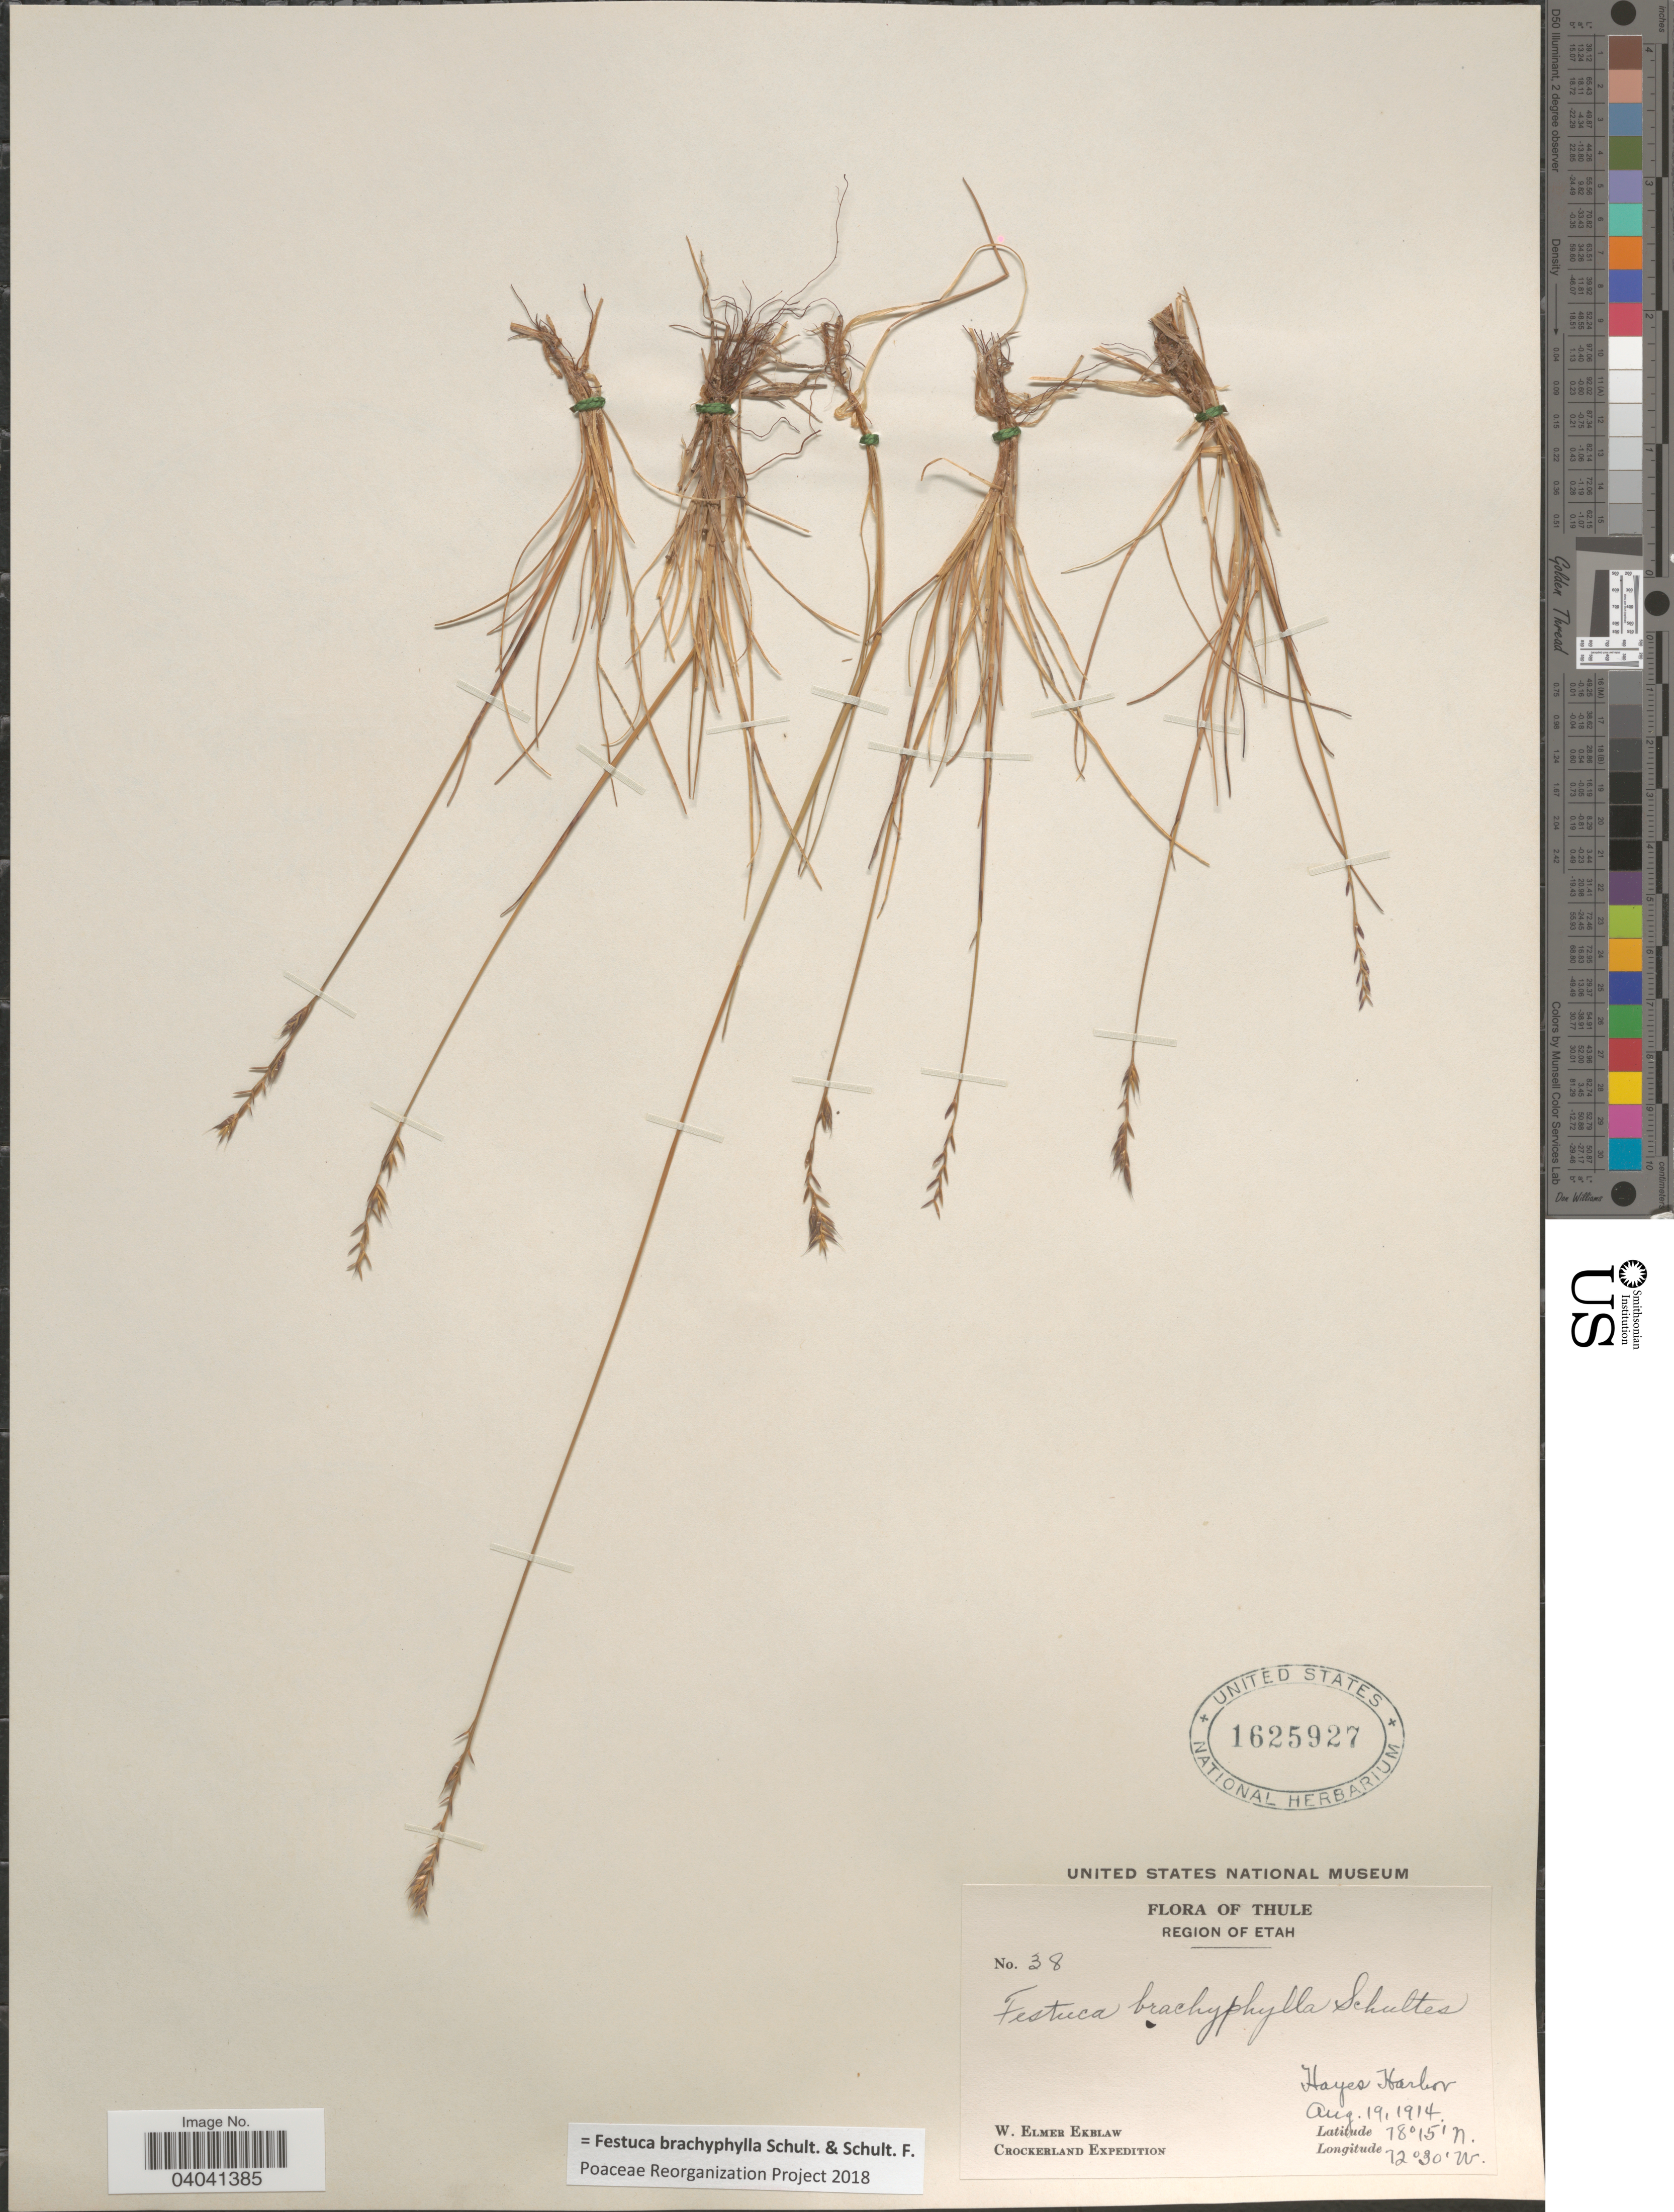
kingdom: Plantae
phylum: Tracheophyta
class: Liliopsida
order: Poales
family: Poaceae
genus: Festuca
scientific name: Festuca brachyphylla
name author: Schult. & Schult. f.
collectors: W. Ekblaw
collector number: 38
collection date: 1914-08-19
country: Greenland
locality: Thule. Region of Etah. Hayes Harbor.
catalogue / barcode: US 1625927